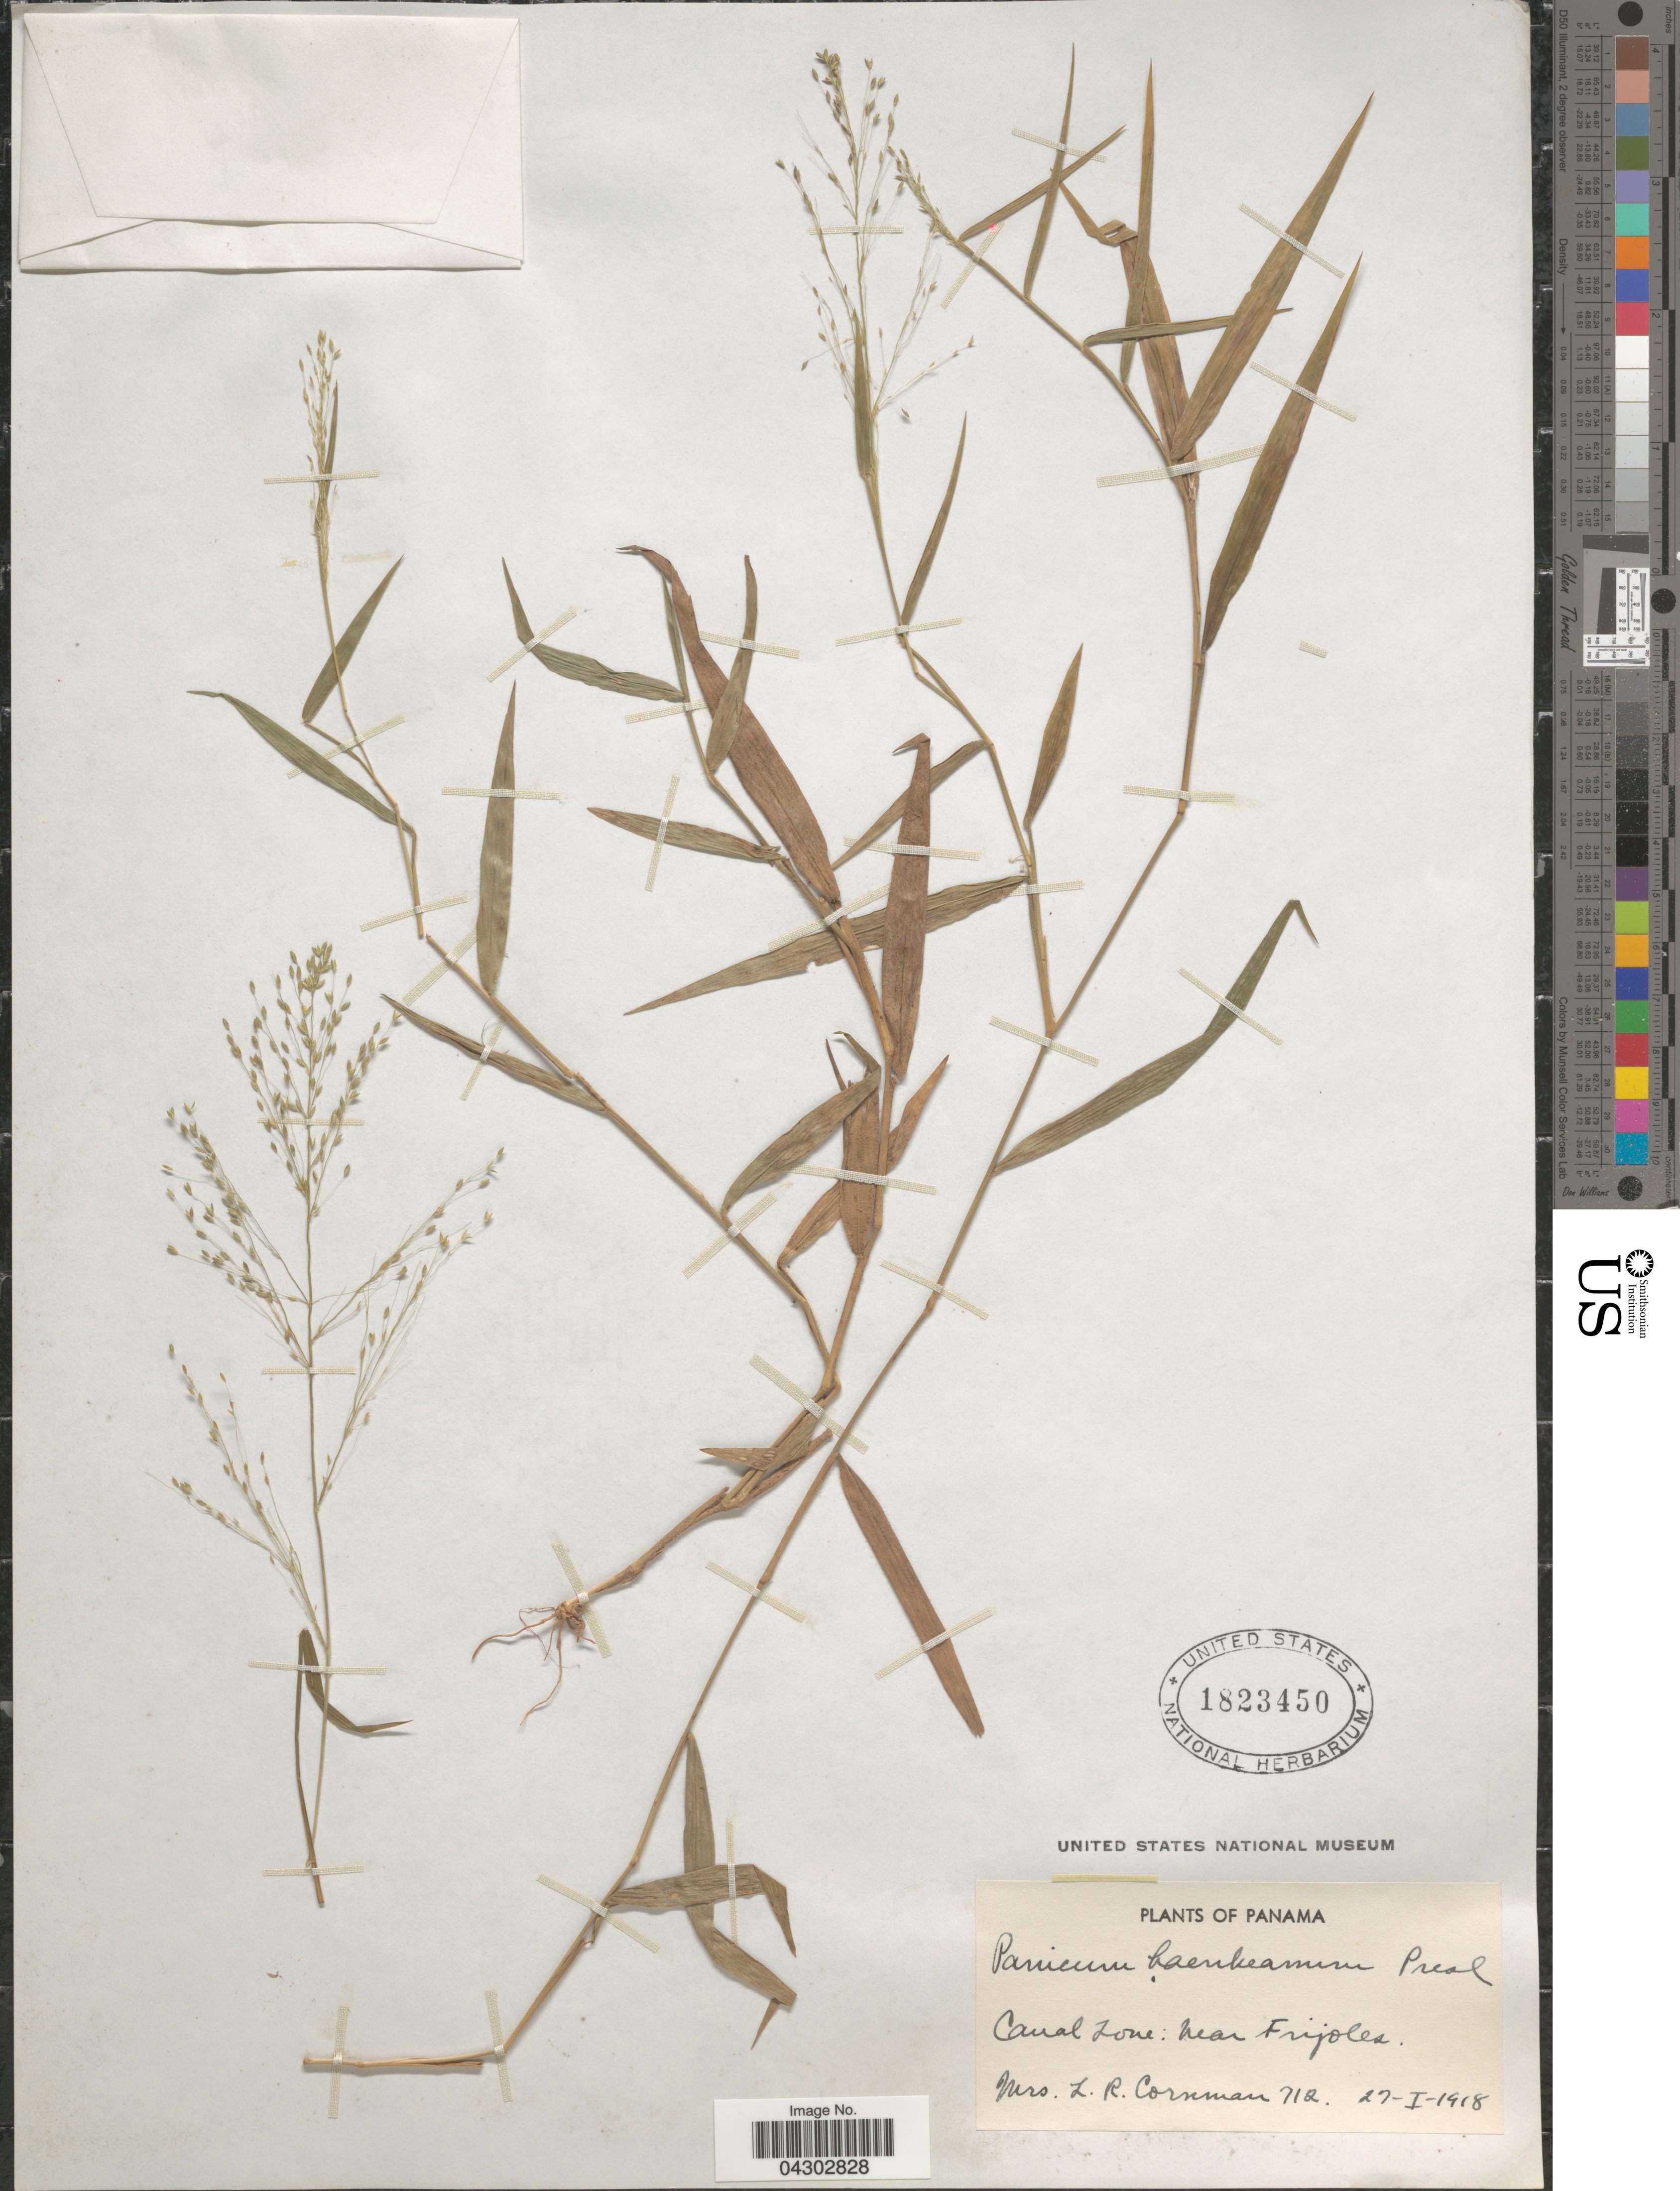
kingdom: Plantae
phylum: Tracheophyta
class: Liliopsida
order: Poales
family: Poaceae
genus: Panicum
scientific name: Panicum haenkeanum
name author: J. Presl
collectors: L. Cornman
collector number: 712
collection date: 1918-01-27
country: Panama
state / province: Colón / Panamá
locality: Canal Zone: Near Frijoles.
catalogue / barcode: US 1823450